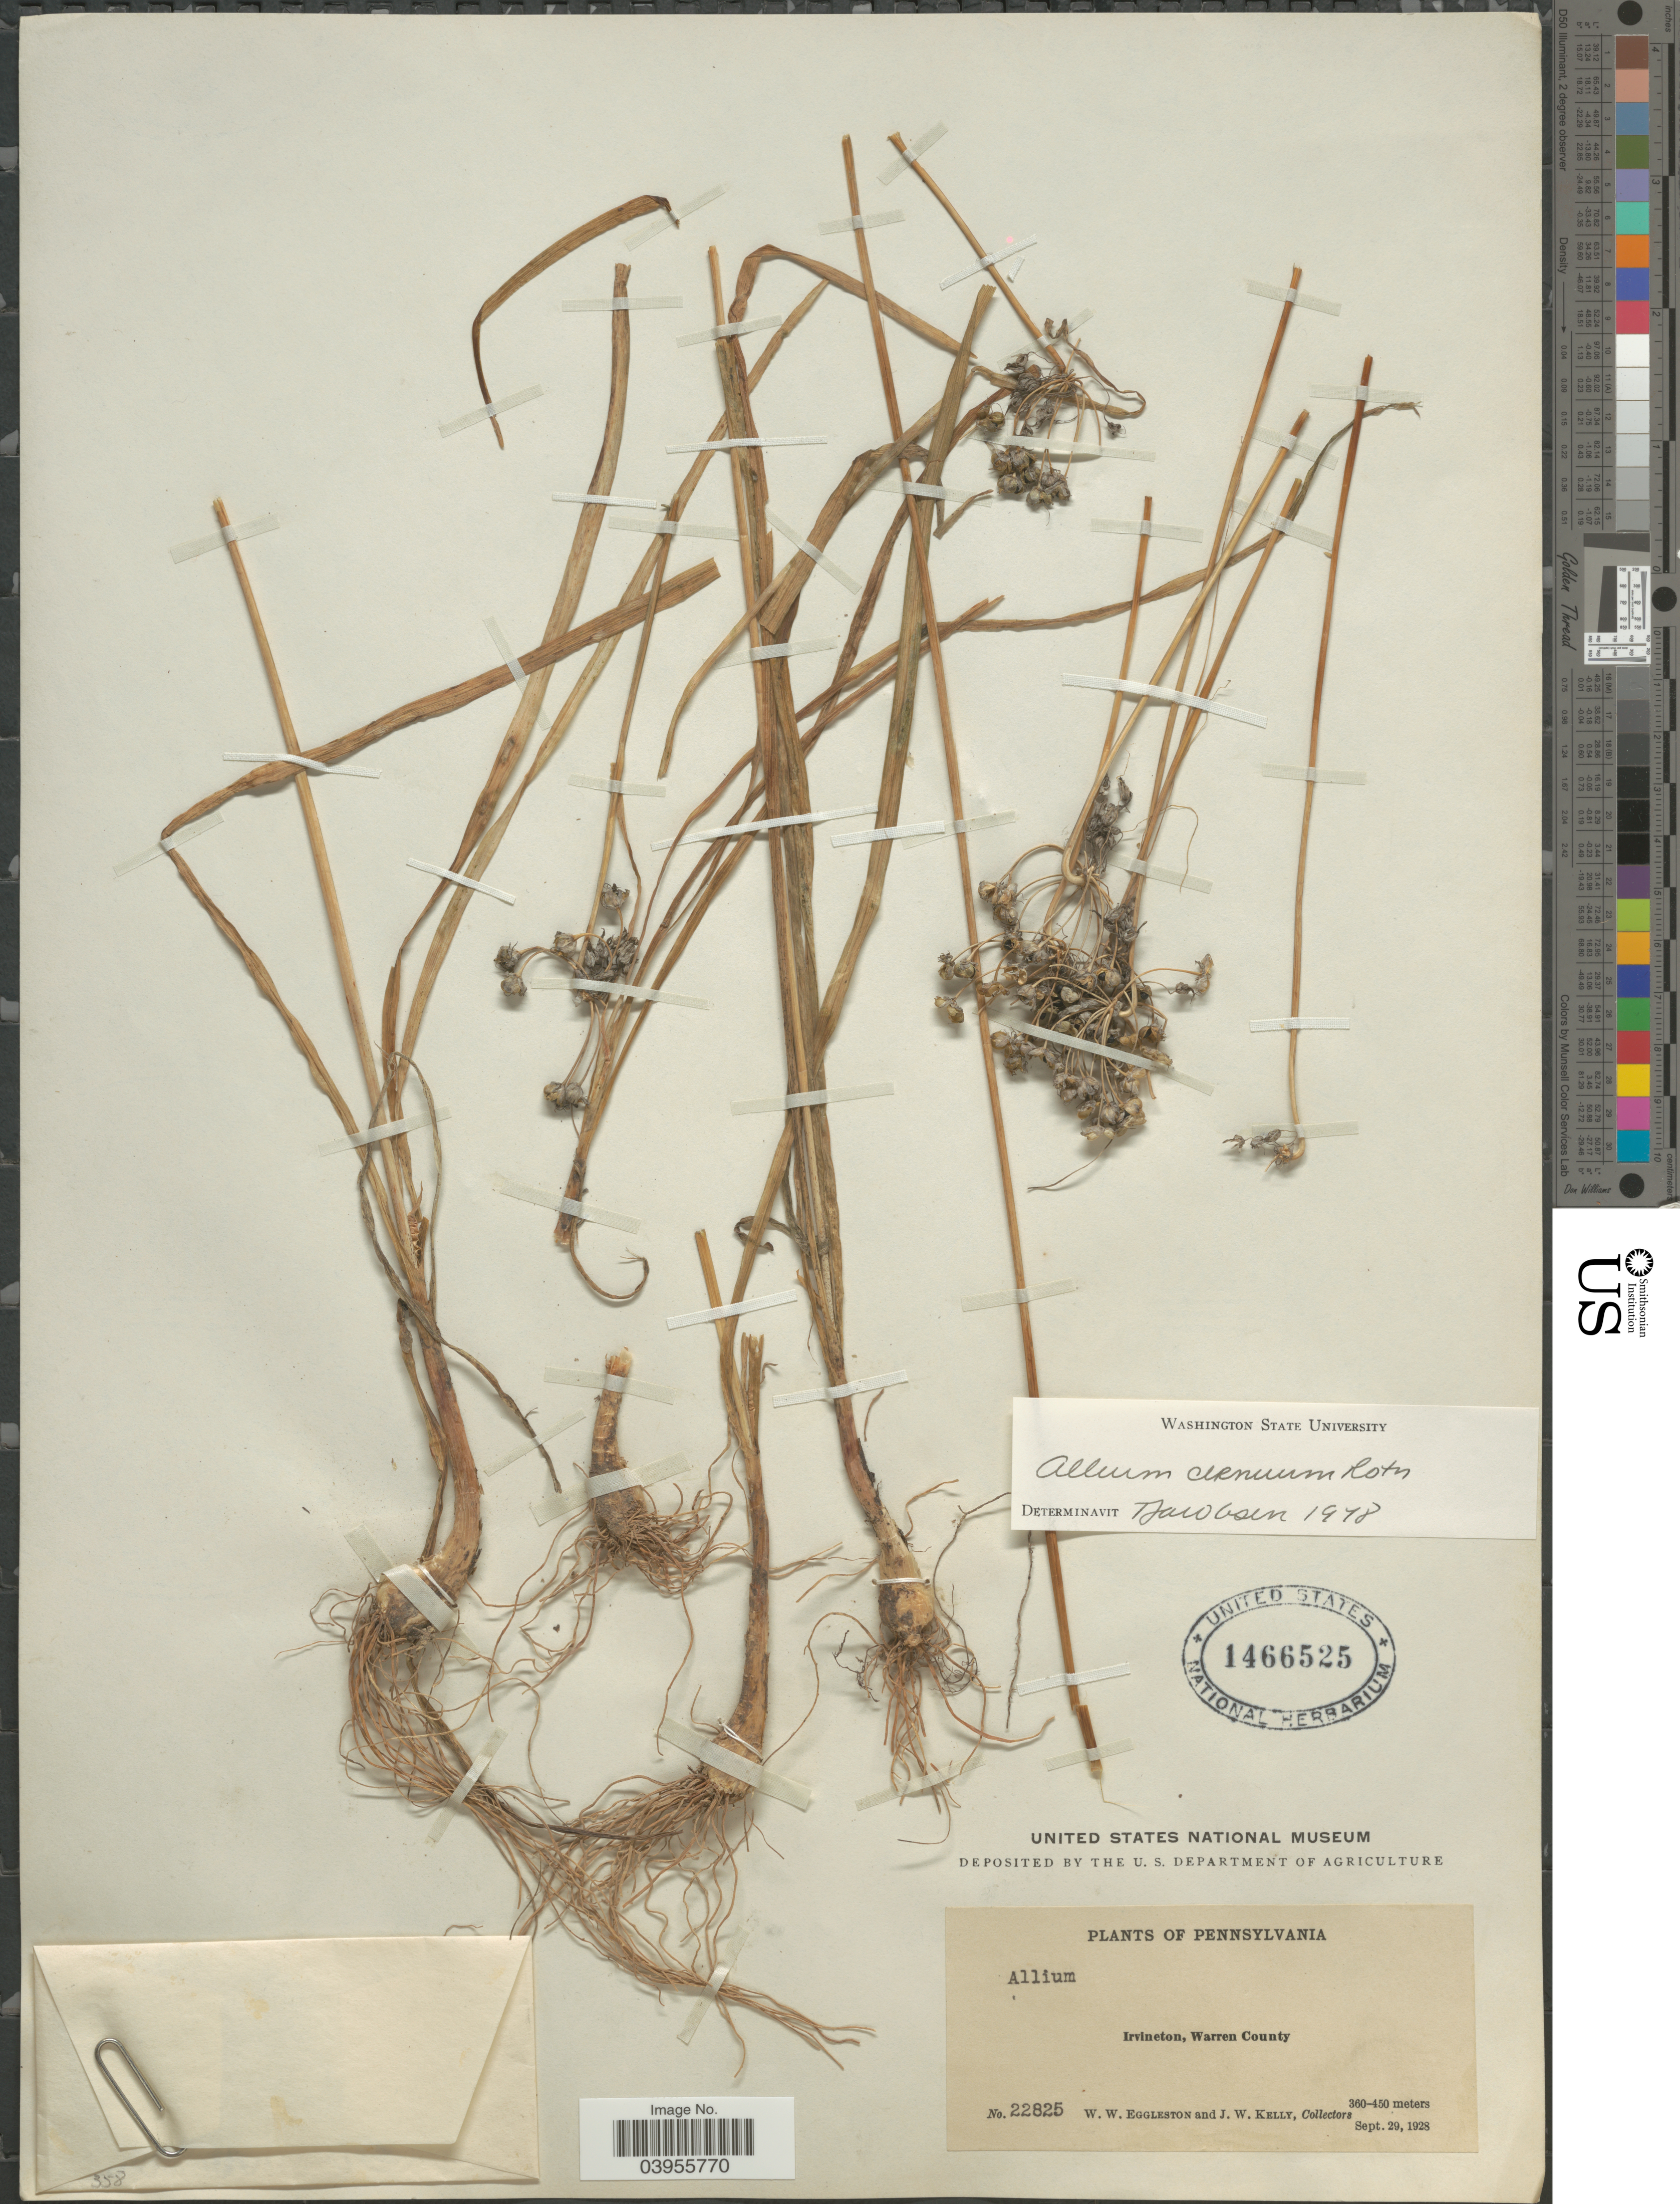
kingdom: Plantae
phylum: Tracheophyta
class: Liliopsida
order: Asparagales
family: Amaryllidaceae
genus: Allium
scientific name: Allium cernuum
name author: Roth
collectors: W. W. Eggleston & J. Kelly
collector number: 22825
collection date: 1928-09-29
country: United States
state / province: Pennsylvania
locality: Irvineton, Warren County.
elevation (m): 360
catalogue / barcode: US 1466525